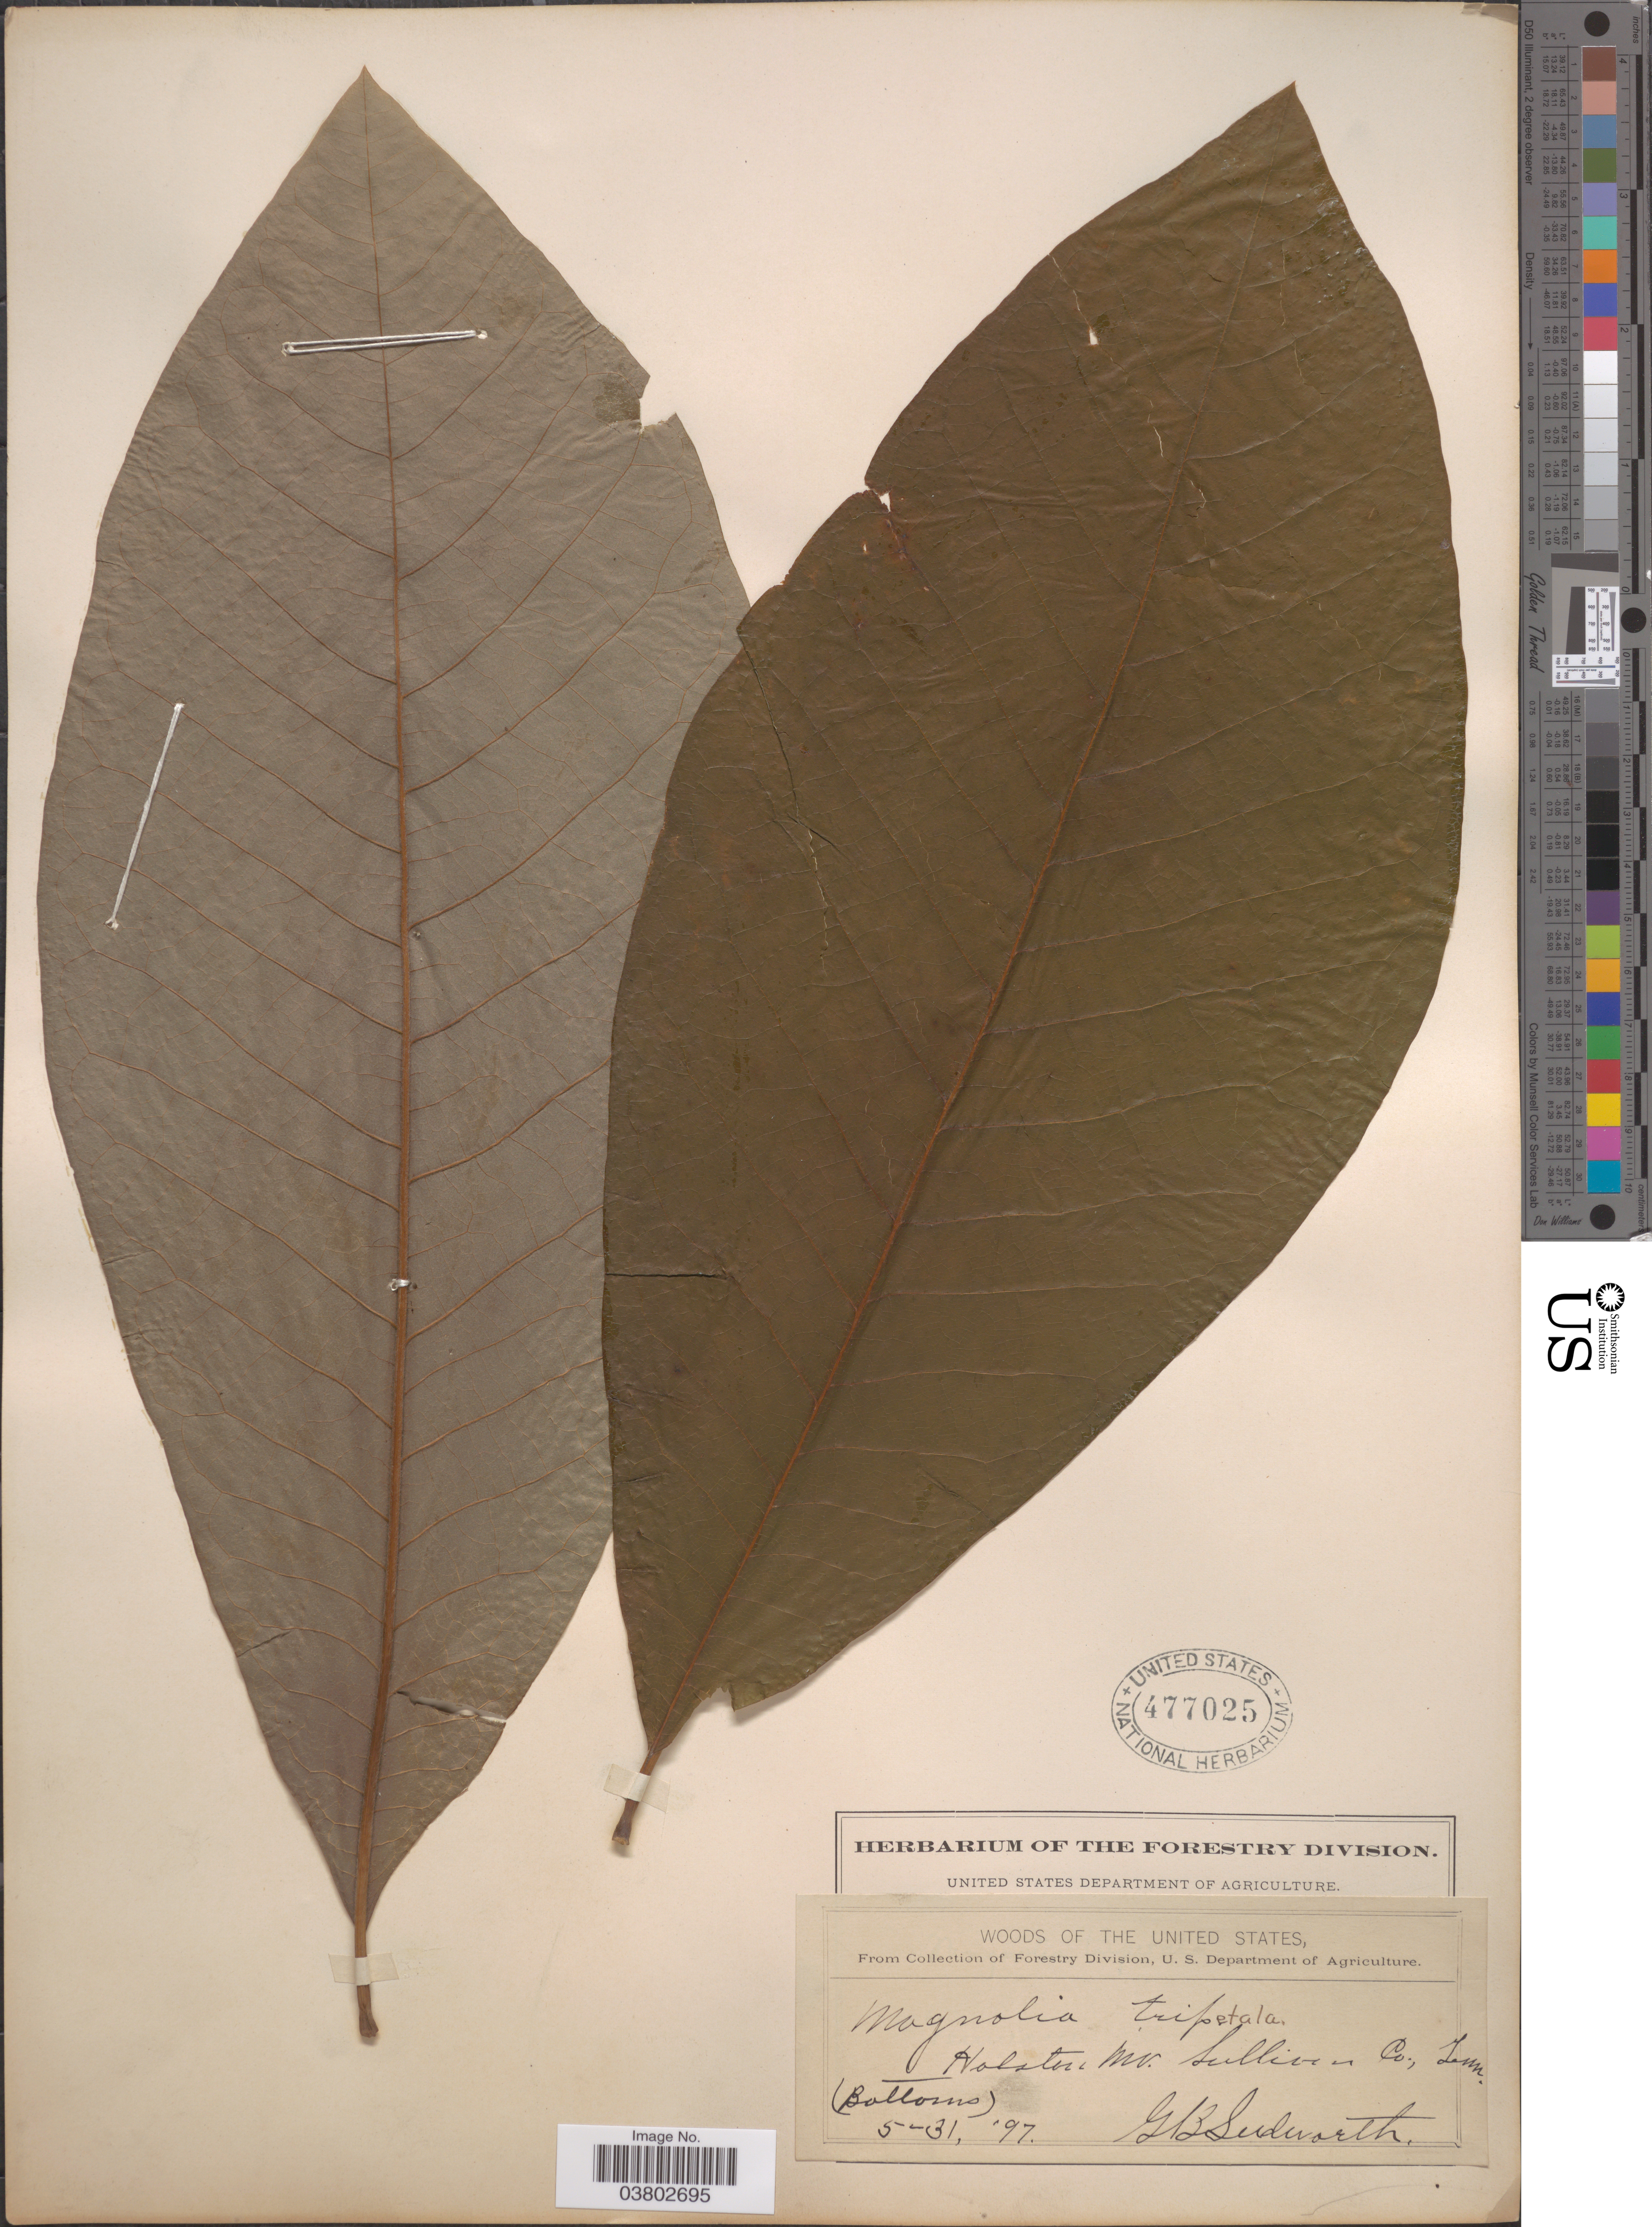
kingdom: Plantae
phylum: Tracheophyta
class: Magnoliopsida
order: Magnoliales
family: Magnoliaceae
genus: Magnolia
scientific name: Magnolia tripetala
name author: L.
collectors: G. B. Sudworth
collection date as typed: Transcribed d/m/y: 31/5/97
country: United States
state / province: Tennessee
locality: Holston Mt. Sullivan Co.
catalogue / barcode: US 477025